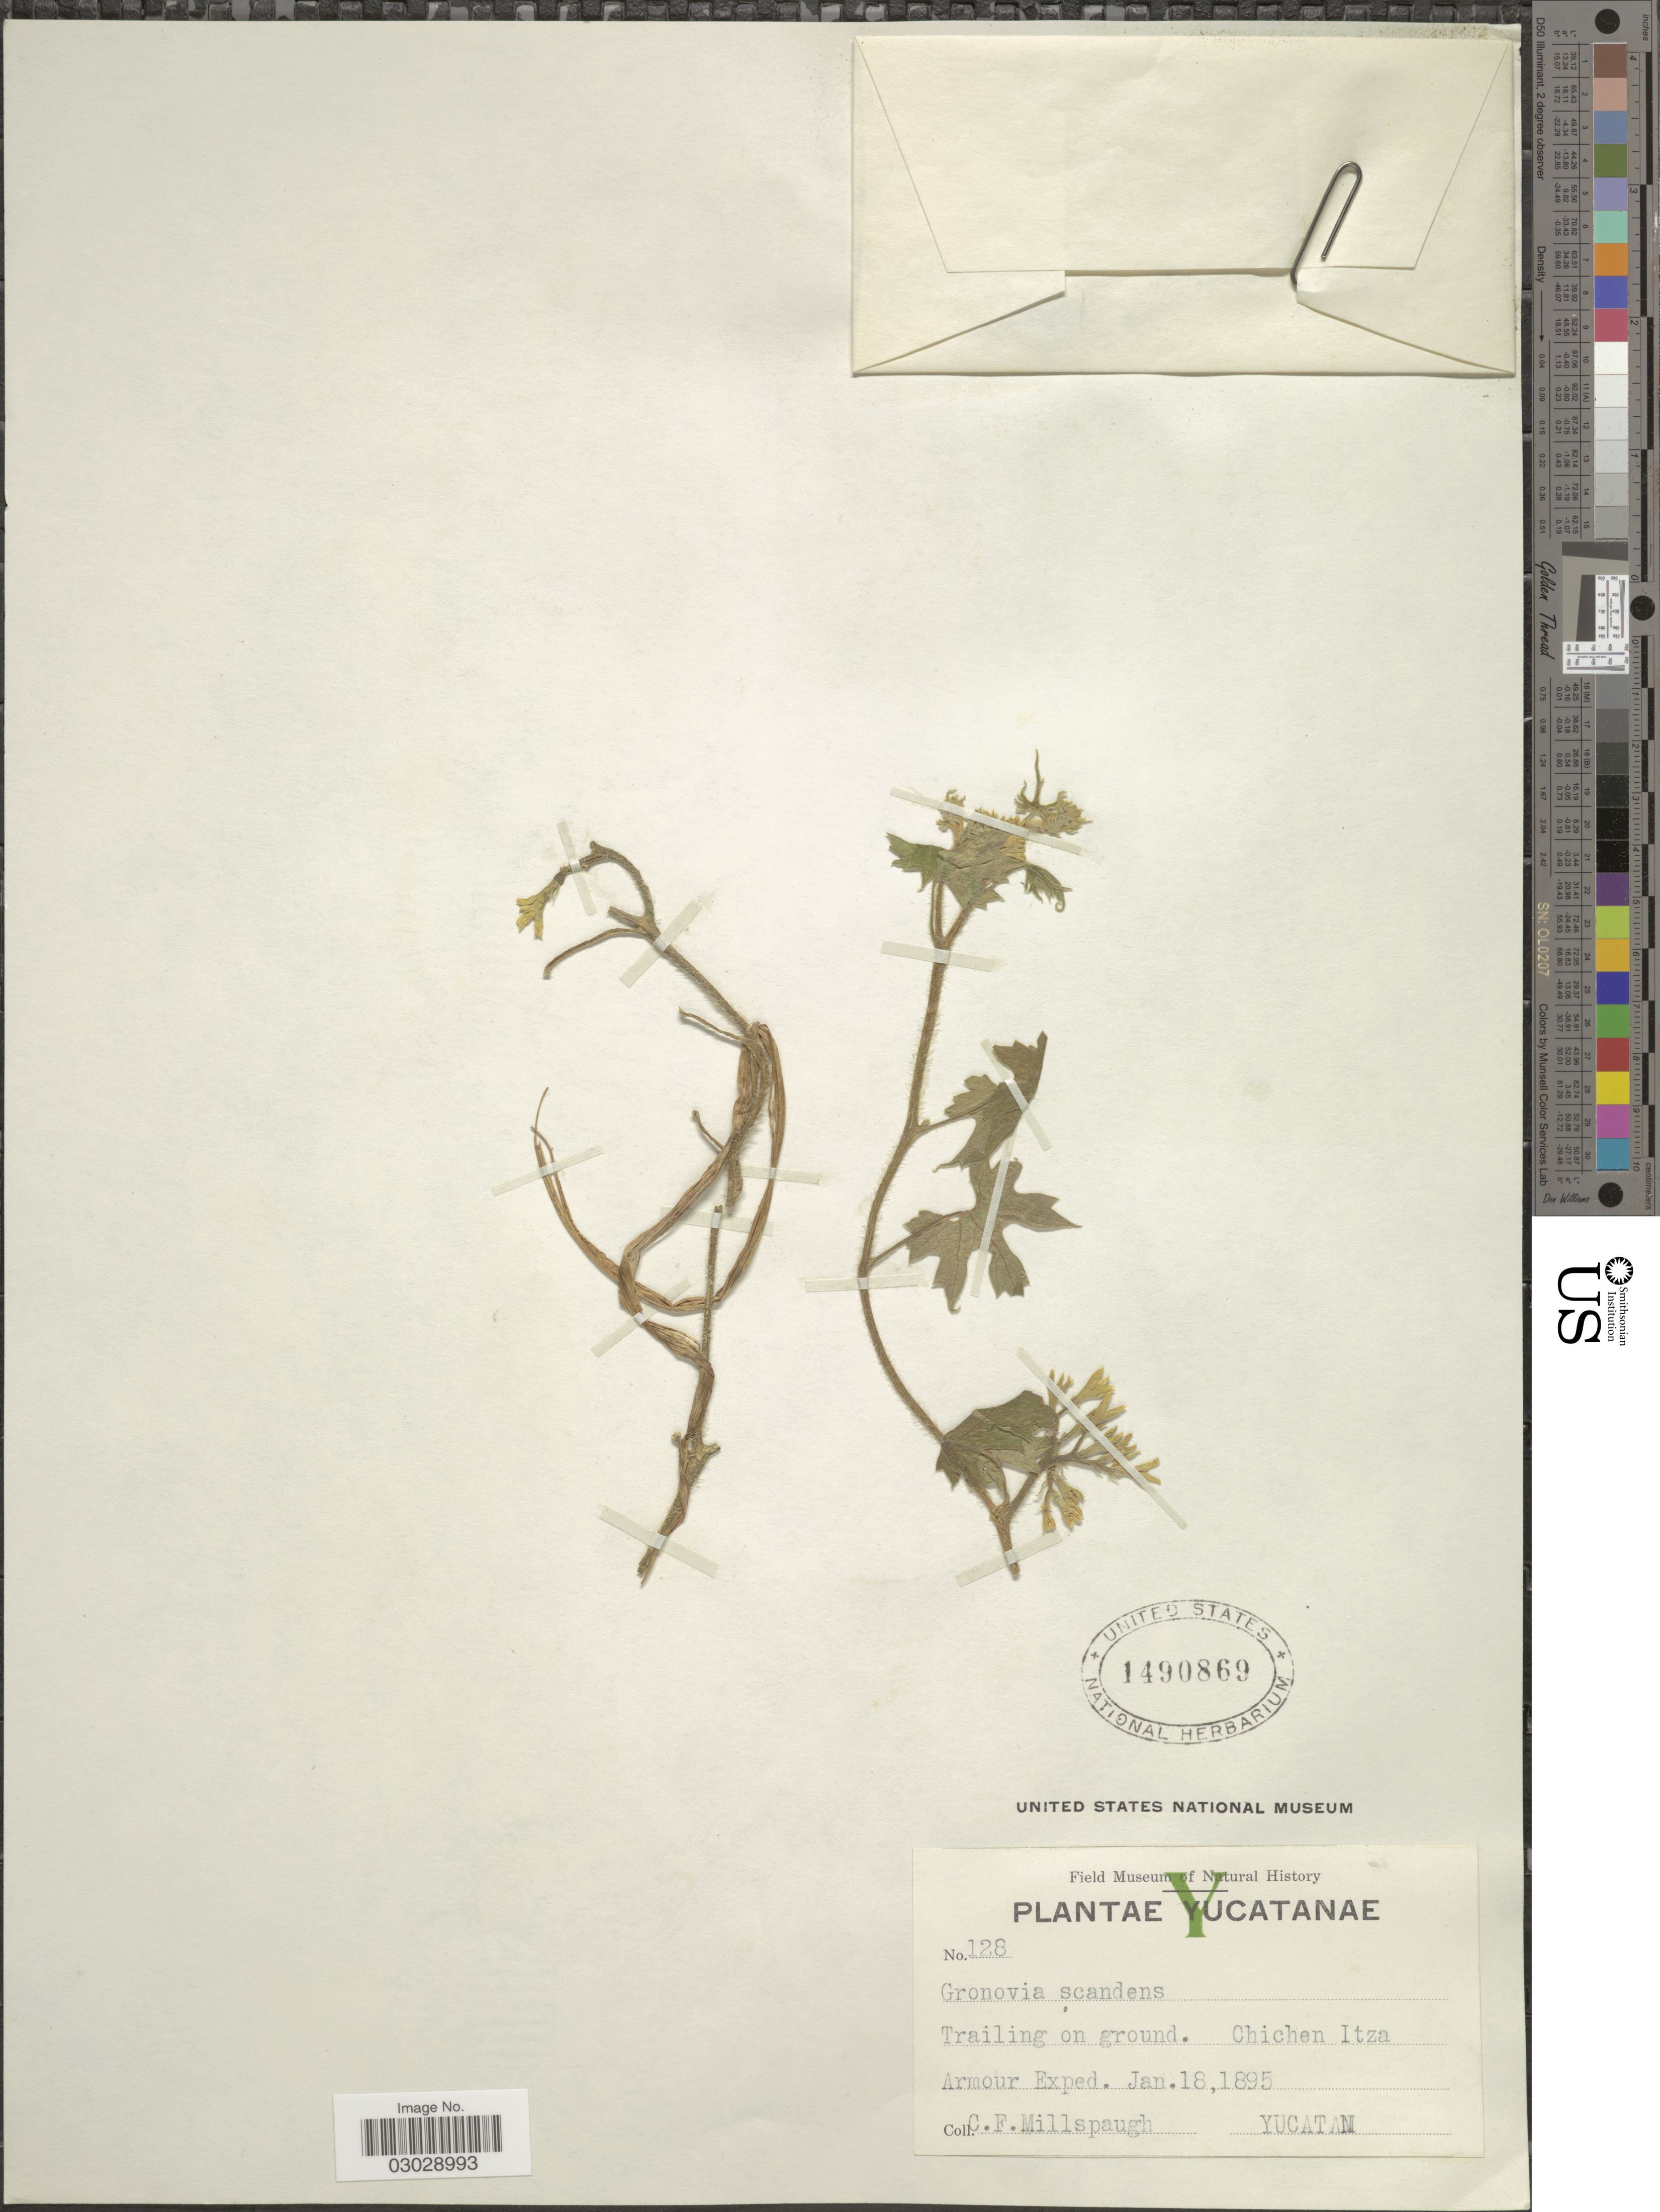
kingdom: Plantae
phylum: Tracheophyta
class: Magnoliopsida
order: Cornales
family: Loasaceae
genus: Gronovia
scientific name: Gronovia scandens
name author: L.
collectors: C. F. Millspaugh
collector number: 128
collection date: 1895-01-18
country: Mexico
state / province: Yucatán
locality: Chichen Itza.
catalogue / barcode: US 1490869